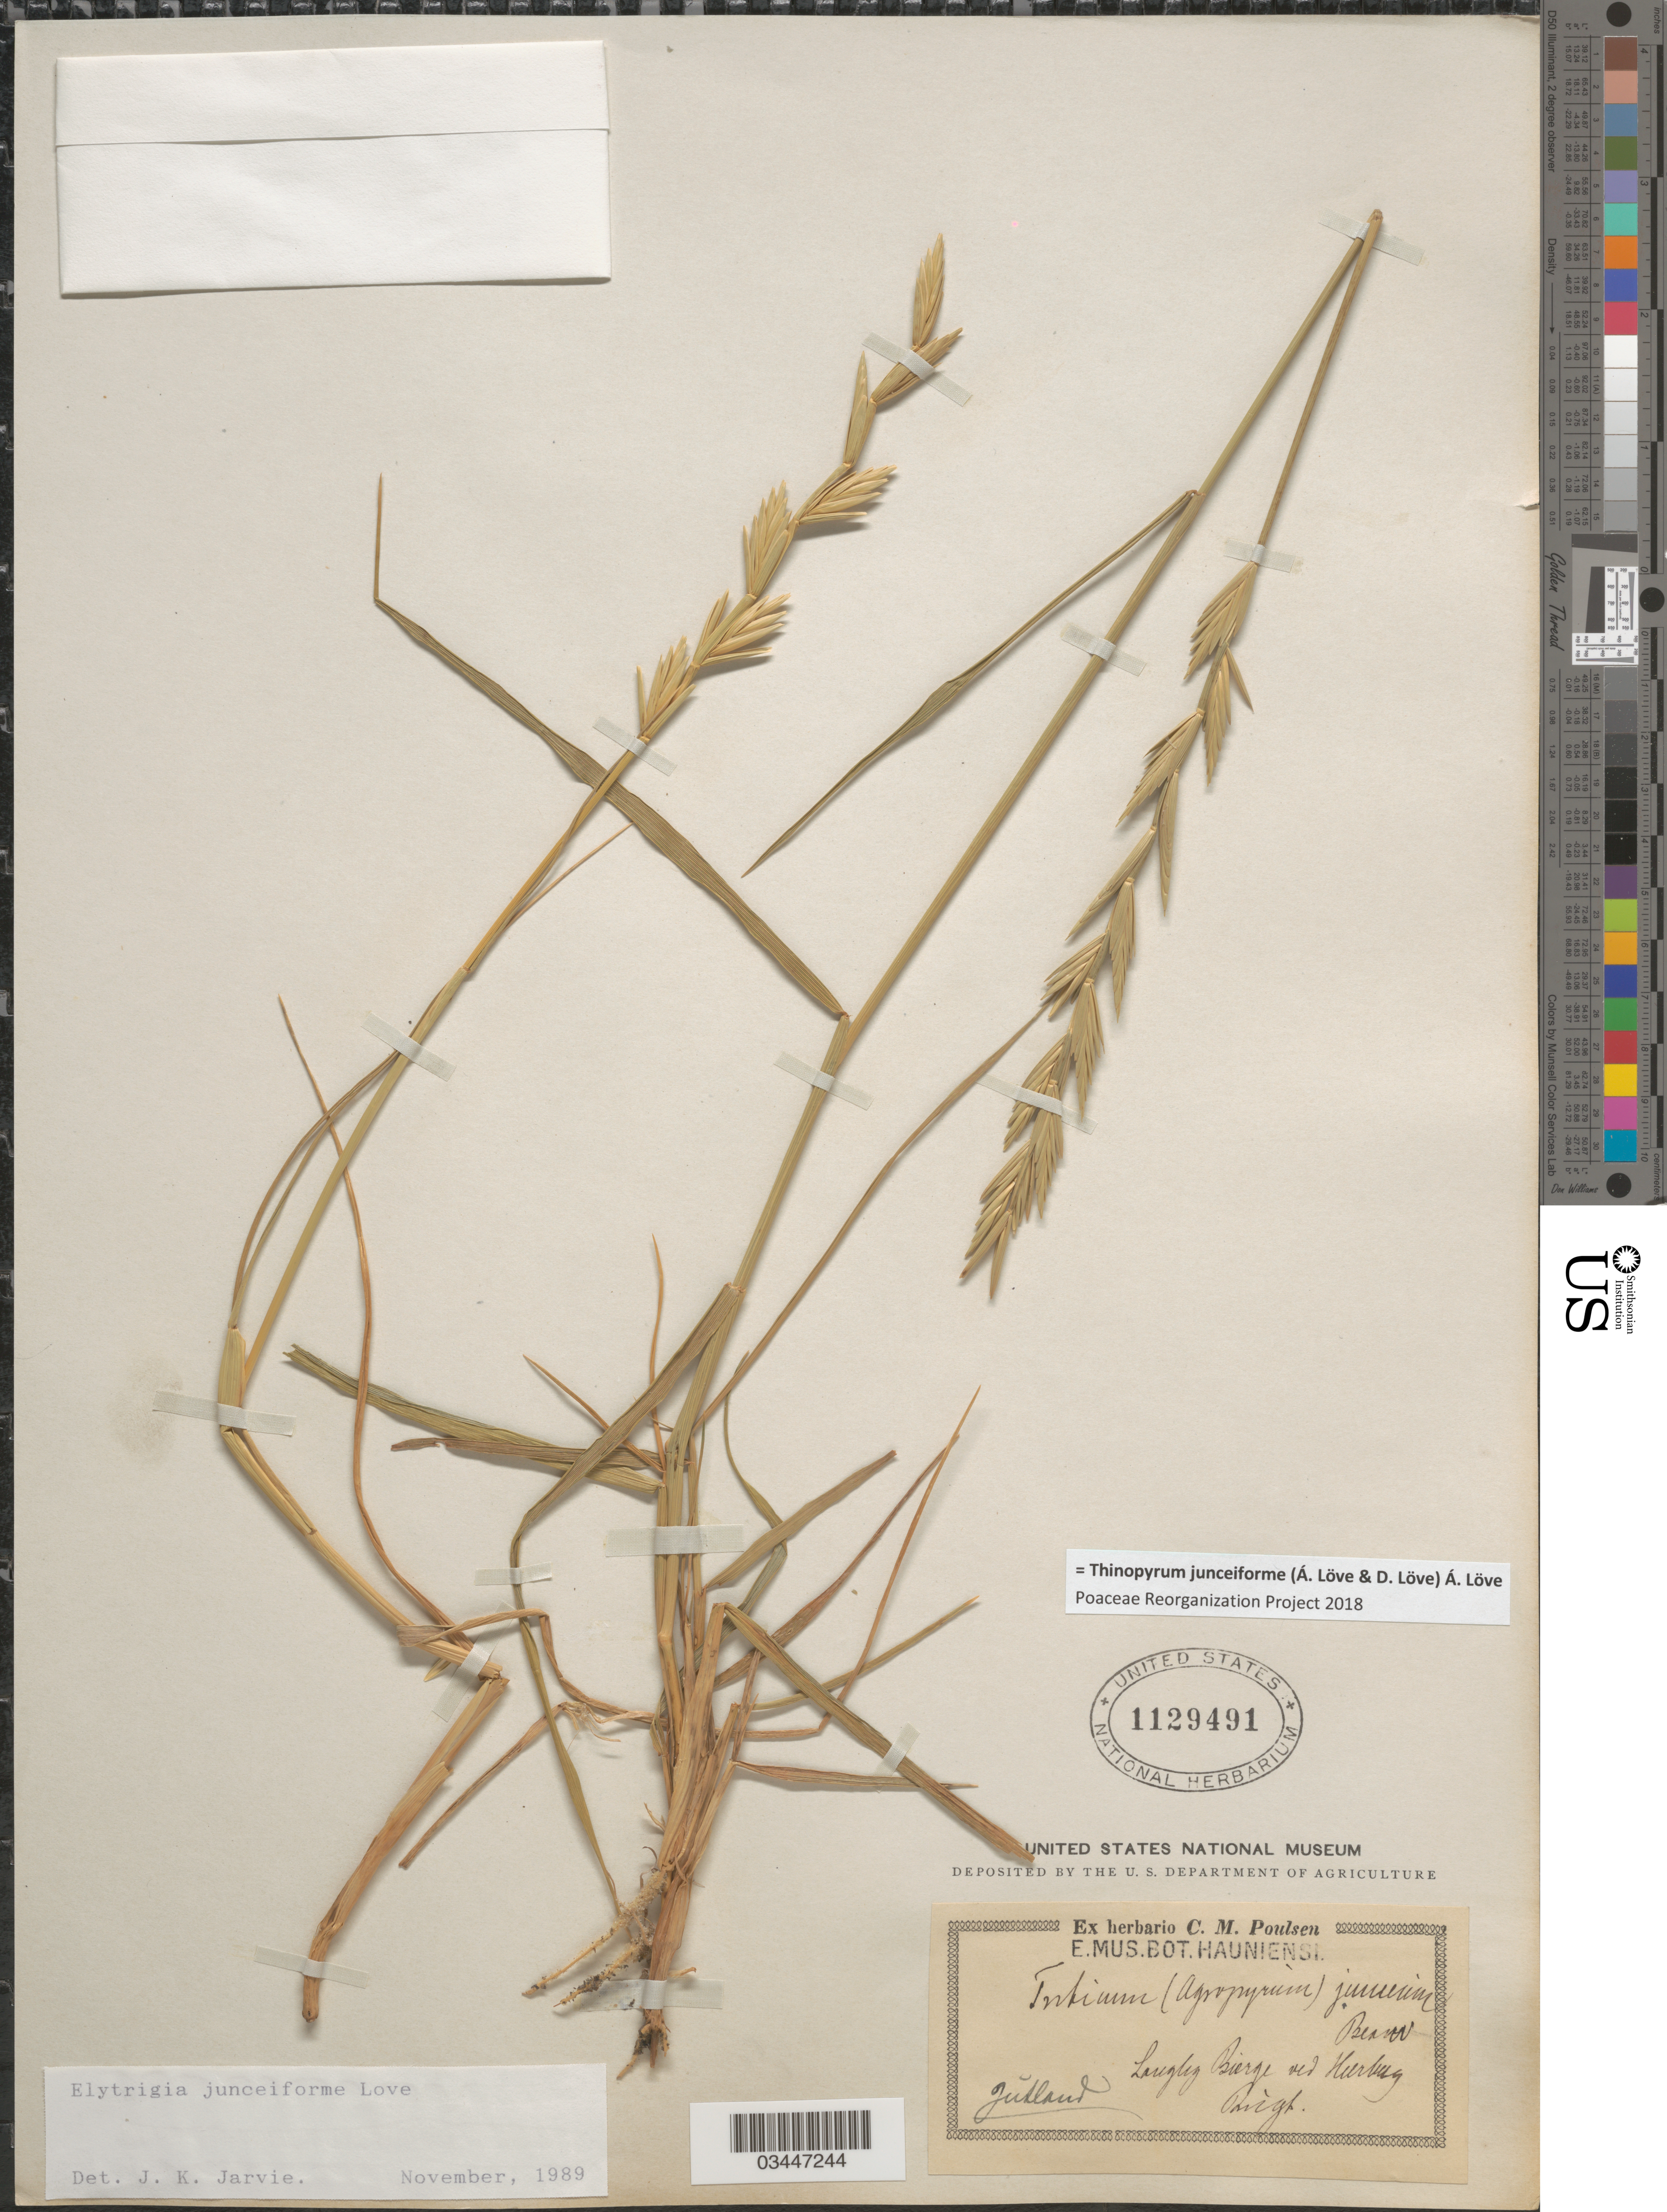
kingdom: Plantae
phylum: Tracheophyta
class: Liliopsida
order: Poales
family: Poaceae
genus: Thinopyrum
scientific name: Thinopyrum junceiforme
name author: (Á. Löve & D. Löve) Á. Löve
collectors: ex herb. C. M. Poulsen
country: Denmark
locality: Jŭtland. Langley Bierge ved Hurtweg Burgh.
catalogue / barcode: US 1129491